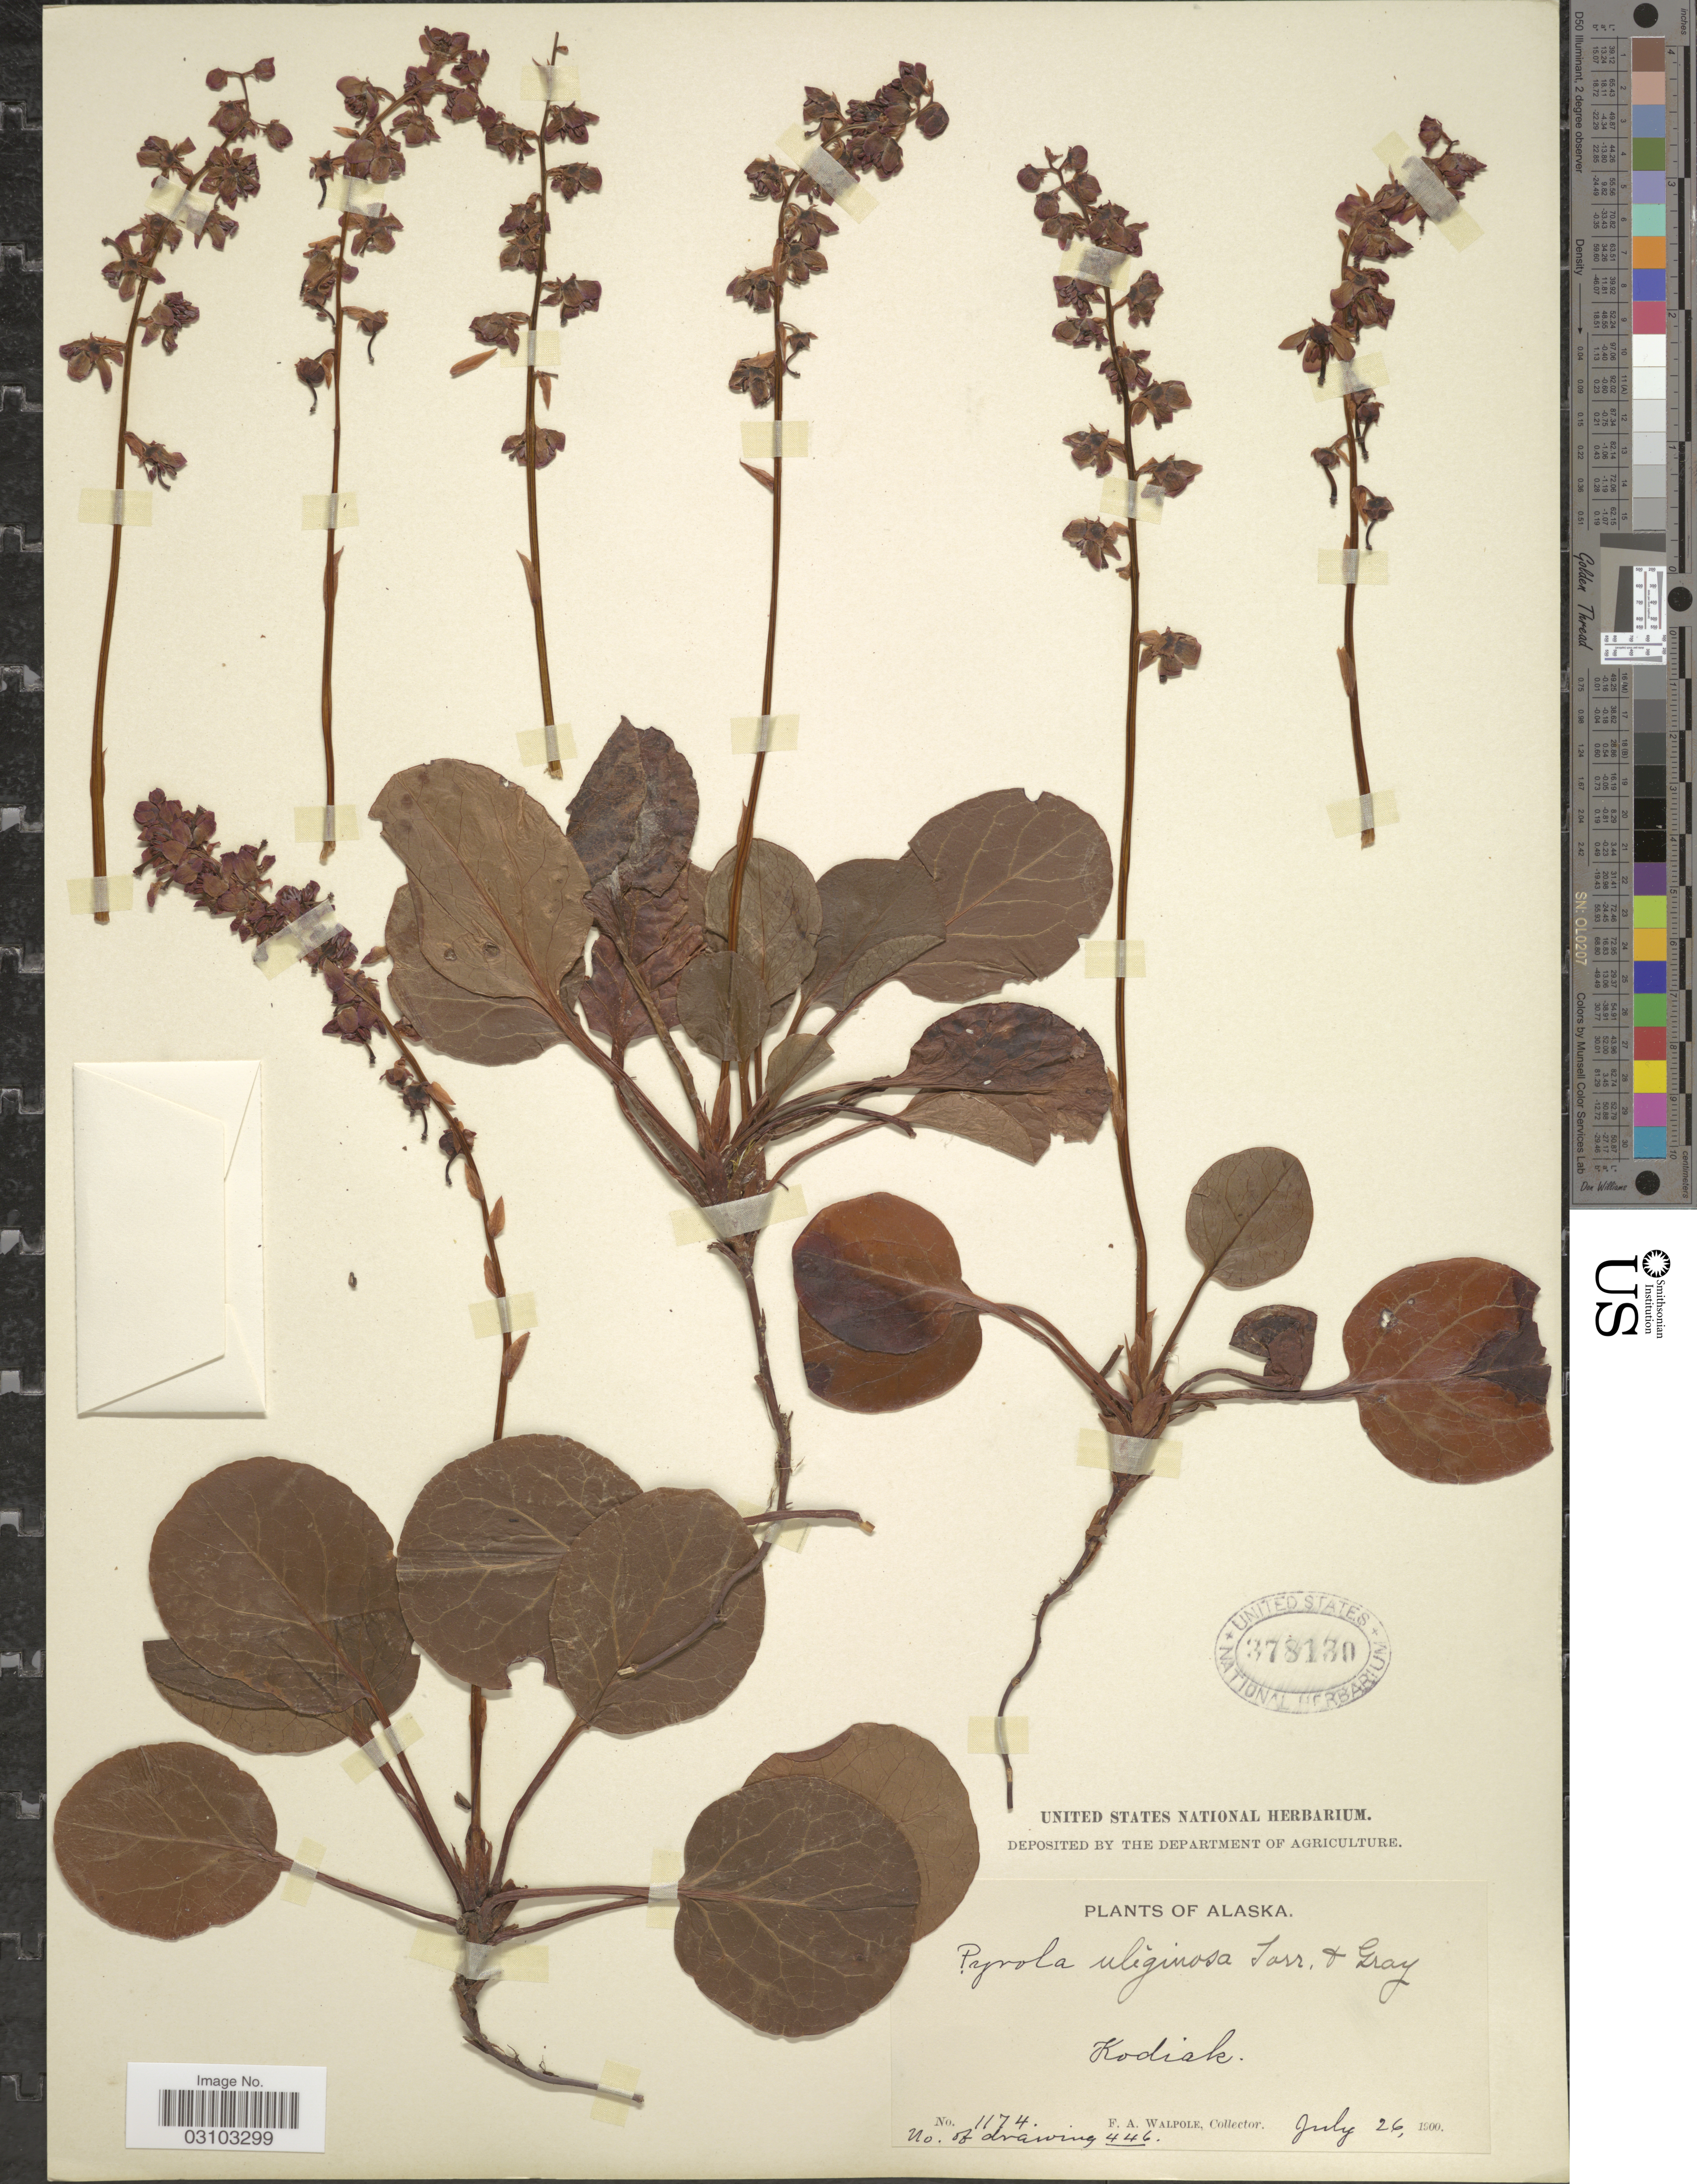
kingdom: Plantae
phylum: Tracheophyta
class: Magnoliopsida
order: Ericales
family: Ericaceae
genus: Pyrola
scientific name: Pyrola asarifolia var. uliginosa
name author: (Torr. & A. Gray) A. Gray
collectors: F. Walpole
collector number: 1174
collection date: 1900-07-26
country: United States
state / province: Alaska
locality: Kodiak.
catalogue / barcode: US 378130